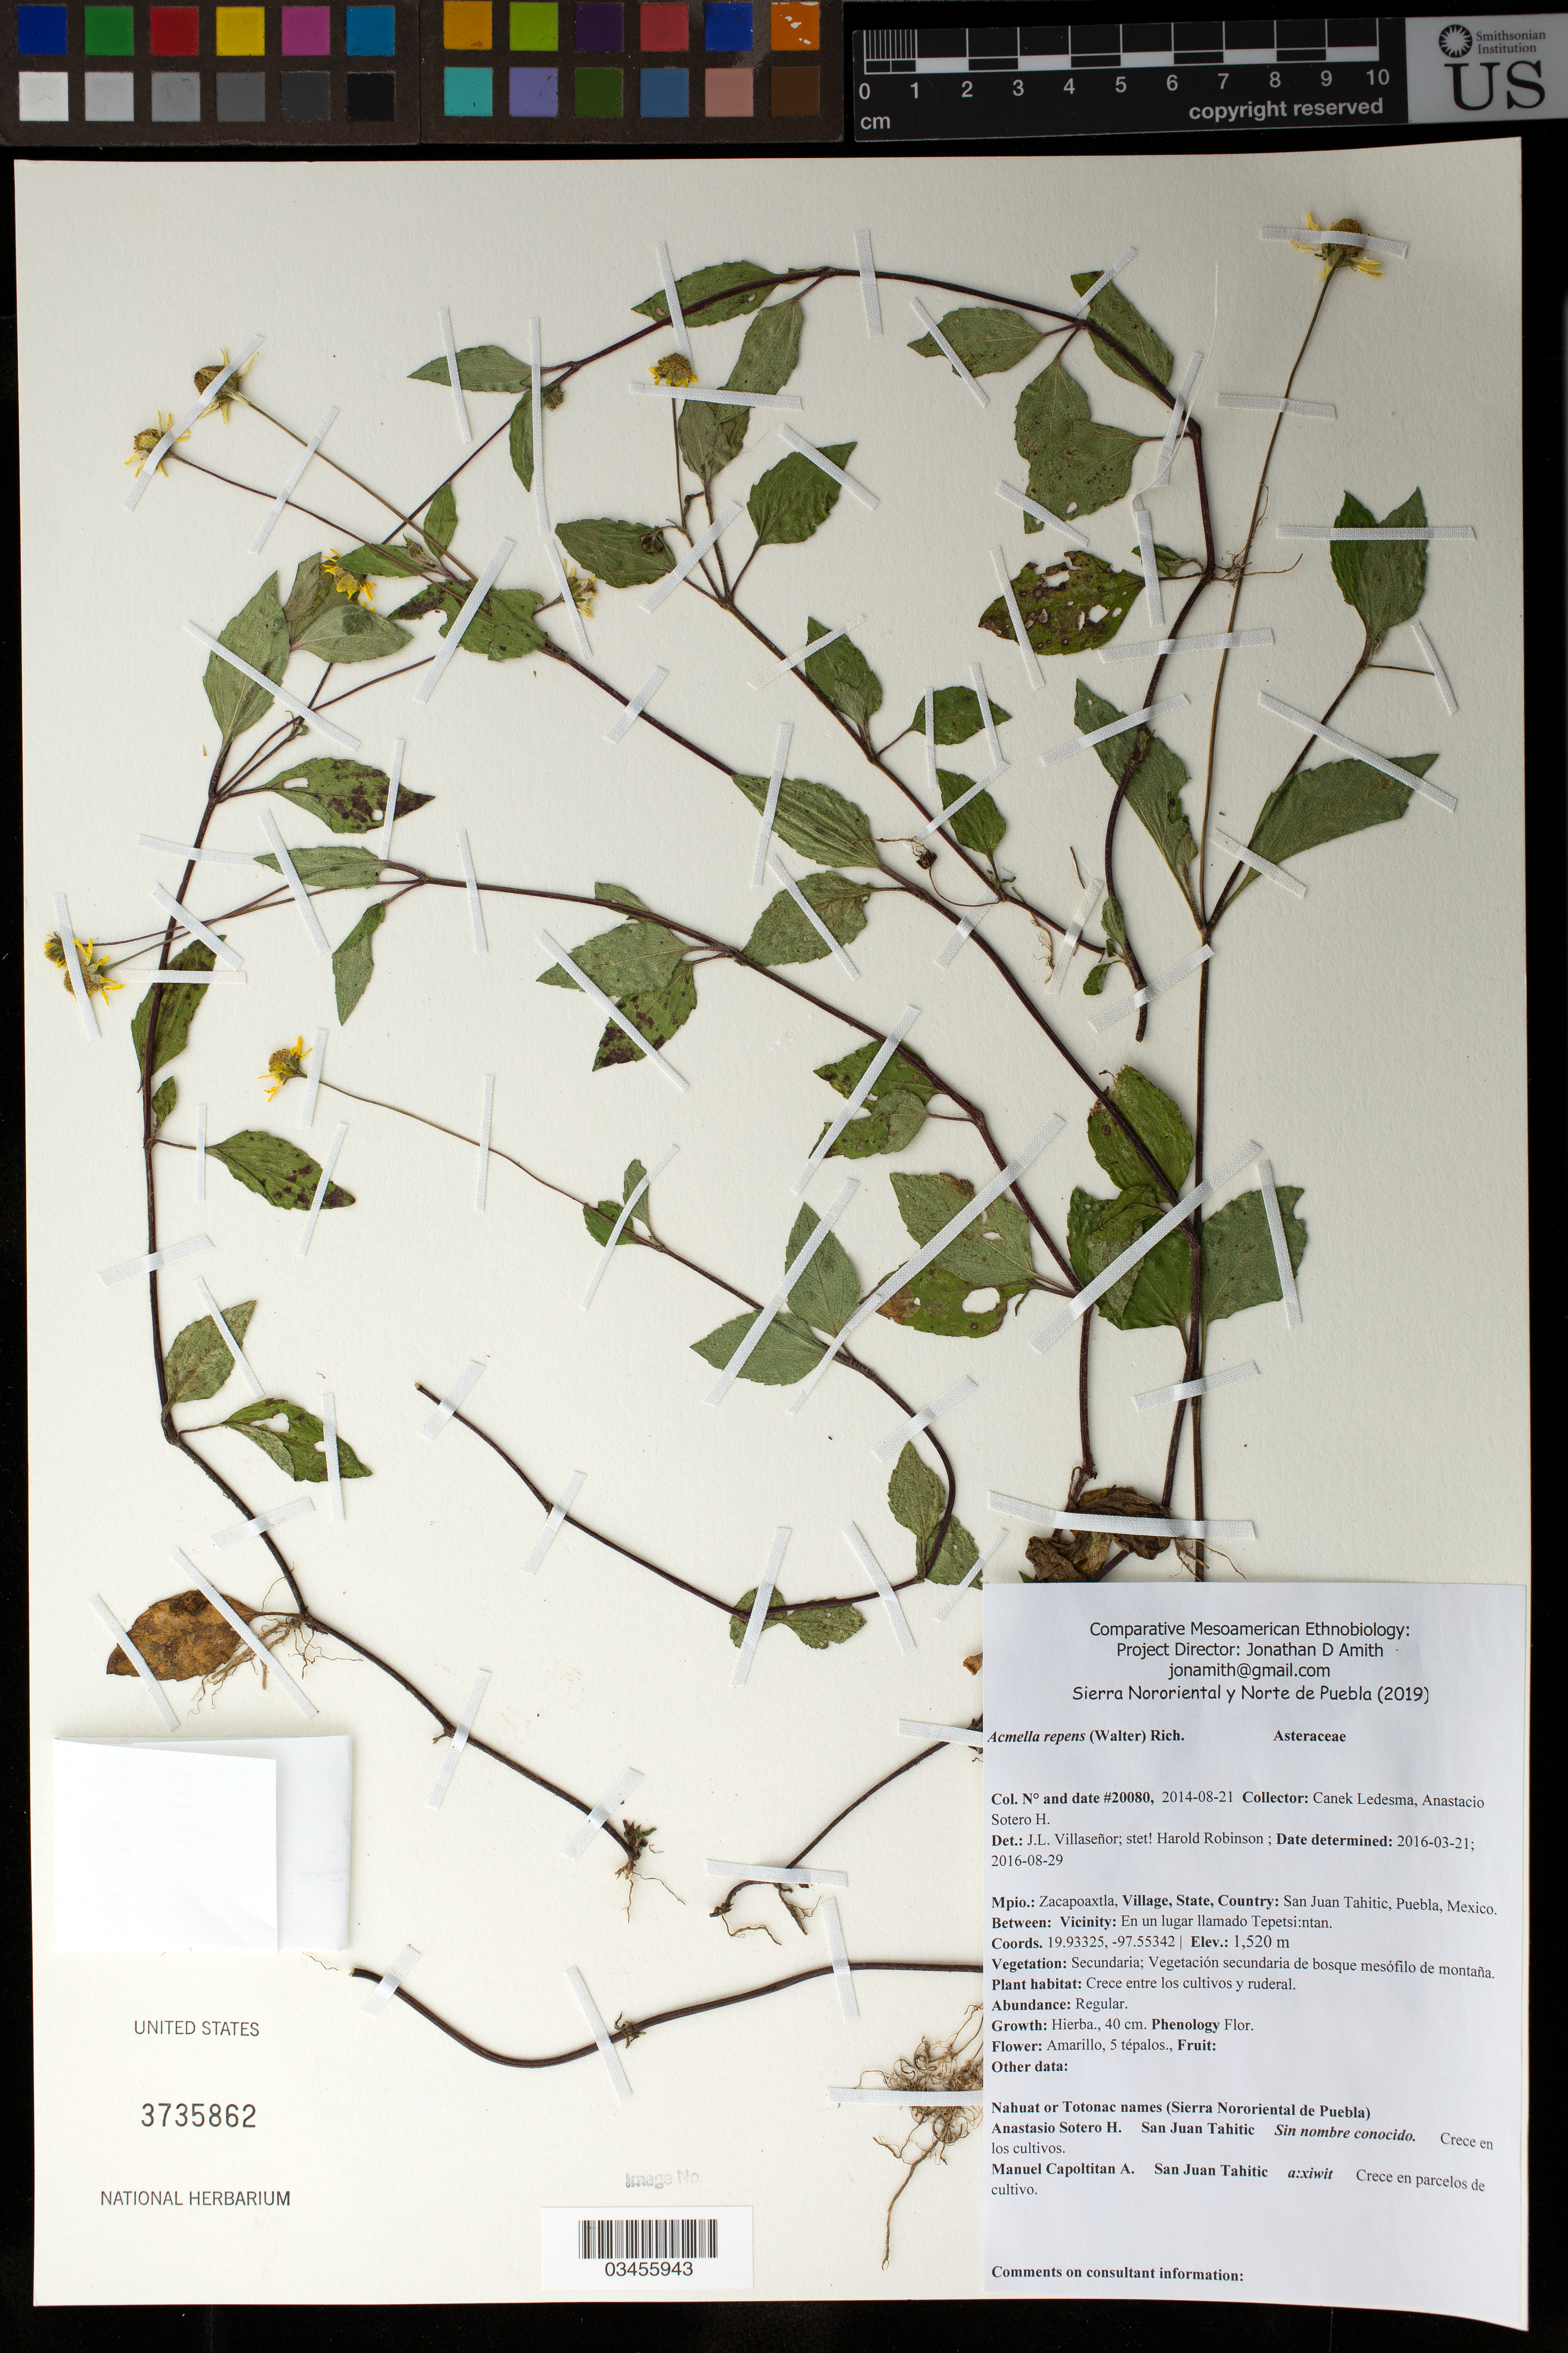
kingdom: Plantae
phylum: Tracheophyta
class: Magnoliopsida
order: Asterales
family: Asteraceae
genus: Acmella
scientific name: Acmella repens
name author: (Walter) Rich.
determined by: Robinson, Harold E., (US)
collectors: Canek Ledesma C.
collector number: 20080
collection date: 2014-08-21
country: México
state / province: Puebla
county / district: Zacapoaxtla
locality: PUEBLO: San Juan Tahitic; LOCALIDAD EXACTA: Place named Tepetsi:ntan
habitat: Vegetación secundaria de bosque mesófilo de montaña; Crece entre los cultivos y ruderal.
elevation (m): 1520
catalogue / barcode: US 3735862